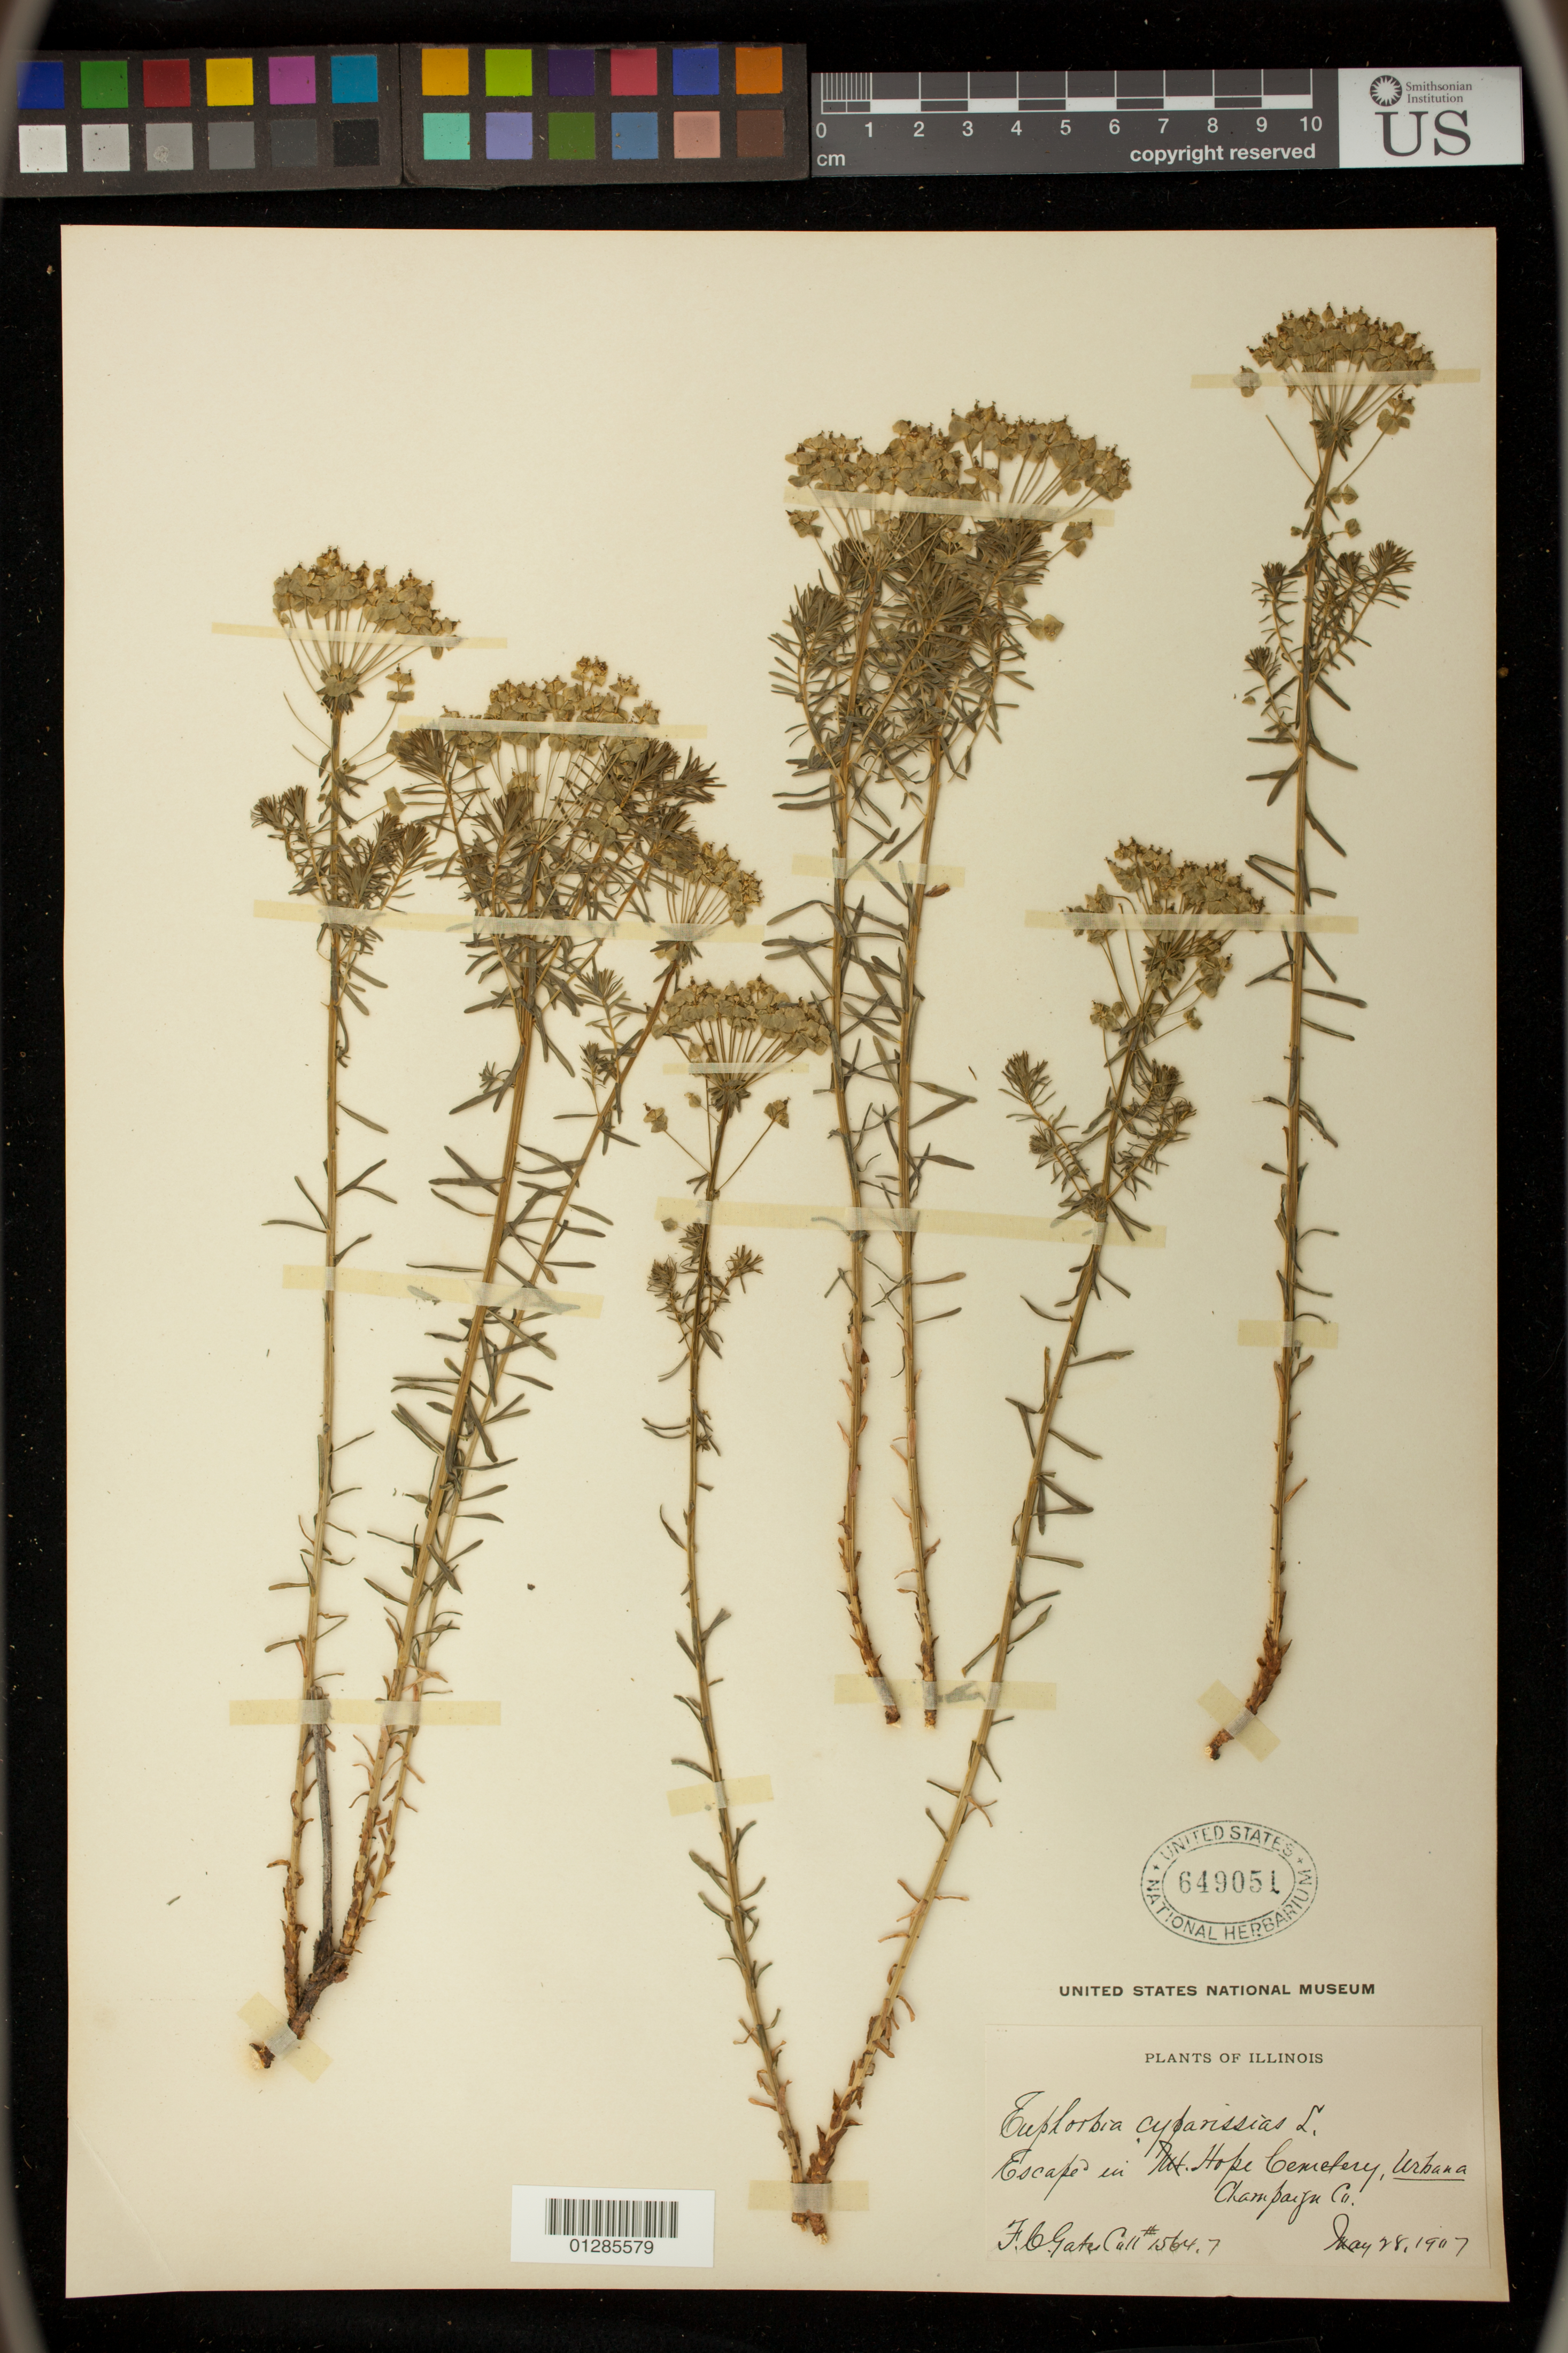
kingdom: Plantae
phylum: Tracheophyta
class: Magnoliopsida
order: Malpighiales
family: Euphorbiaceae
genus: Euphorbia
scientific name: Euphorbia cyparissias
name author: L.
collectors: F. C. Gates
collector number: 1564.7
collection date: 1907-05-28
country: United States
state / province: Illinois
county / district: Champaign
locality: Mt. Hope Cemetery, Urbana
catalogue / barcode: US 649051